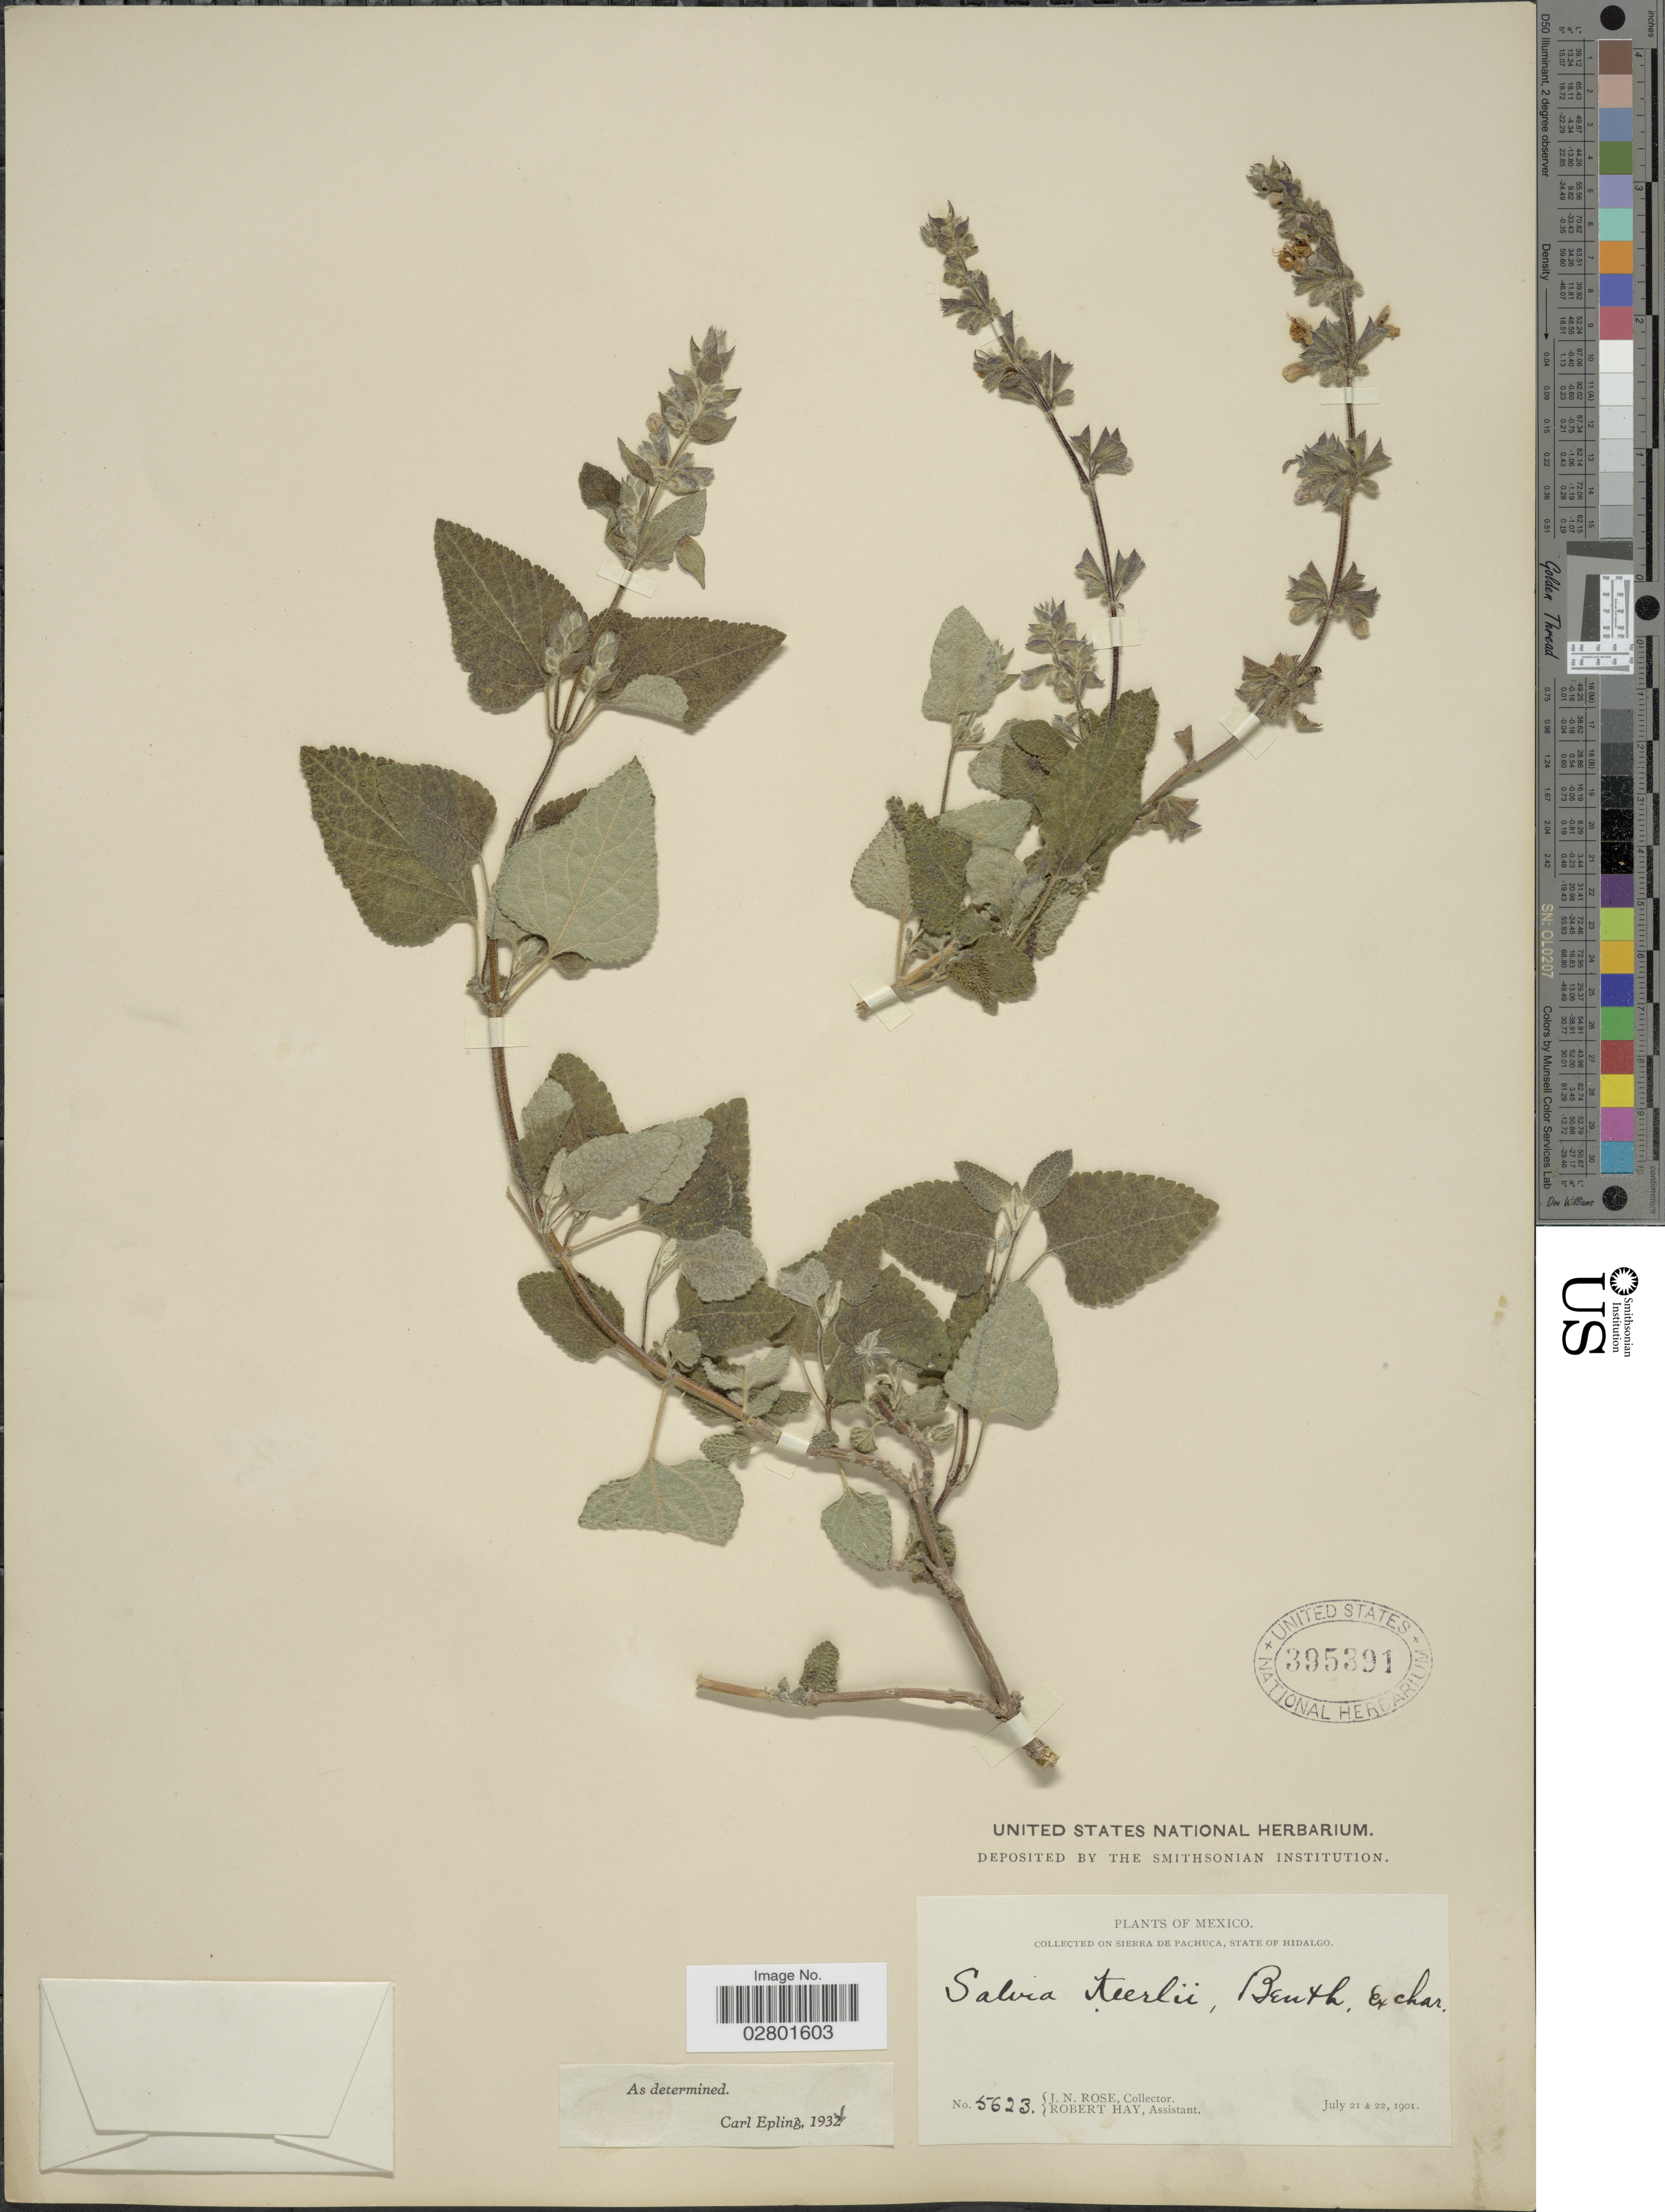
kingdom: Plantae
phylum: Tracheophyta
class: Magnoliopsida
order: Lamiales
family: Lamiaceae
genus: Salvia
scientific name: Salvia keerlii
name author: Benth.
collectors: J. N. Rose & R. Hay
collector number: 5623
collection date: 1901-07-21/1901-07-22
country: Mexico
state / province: Hidalgo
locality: Sierra de Pachuca.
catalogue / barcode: US 395391